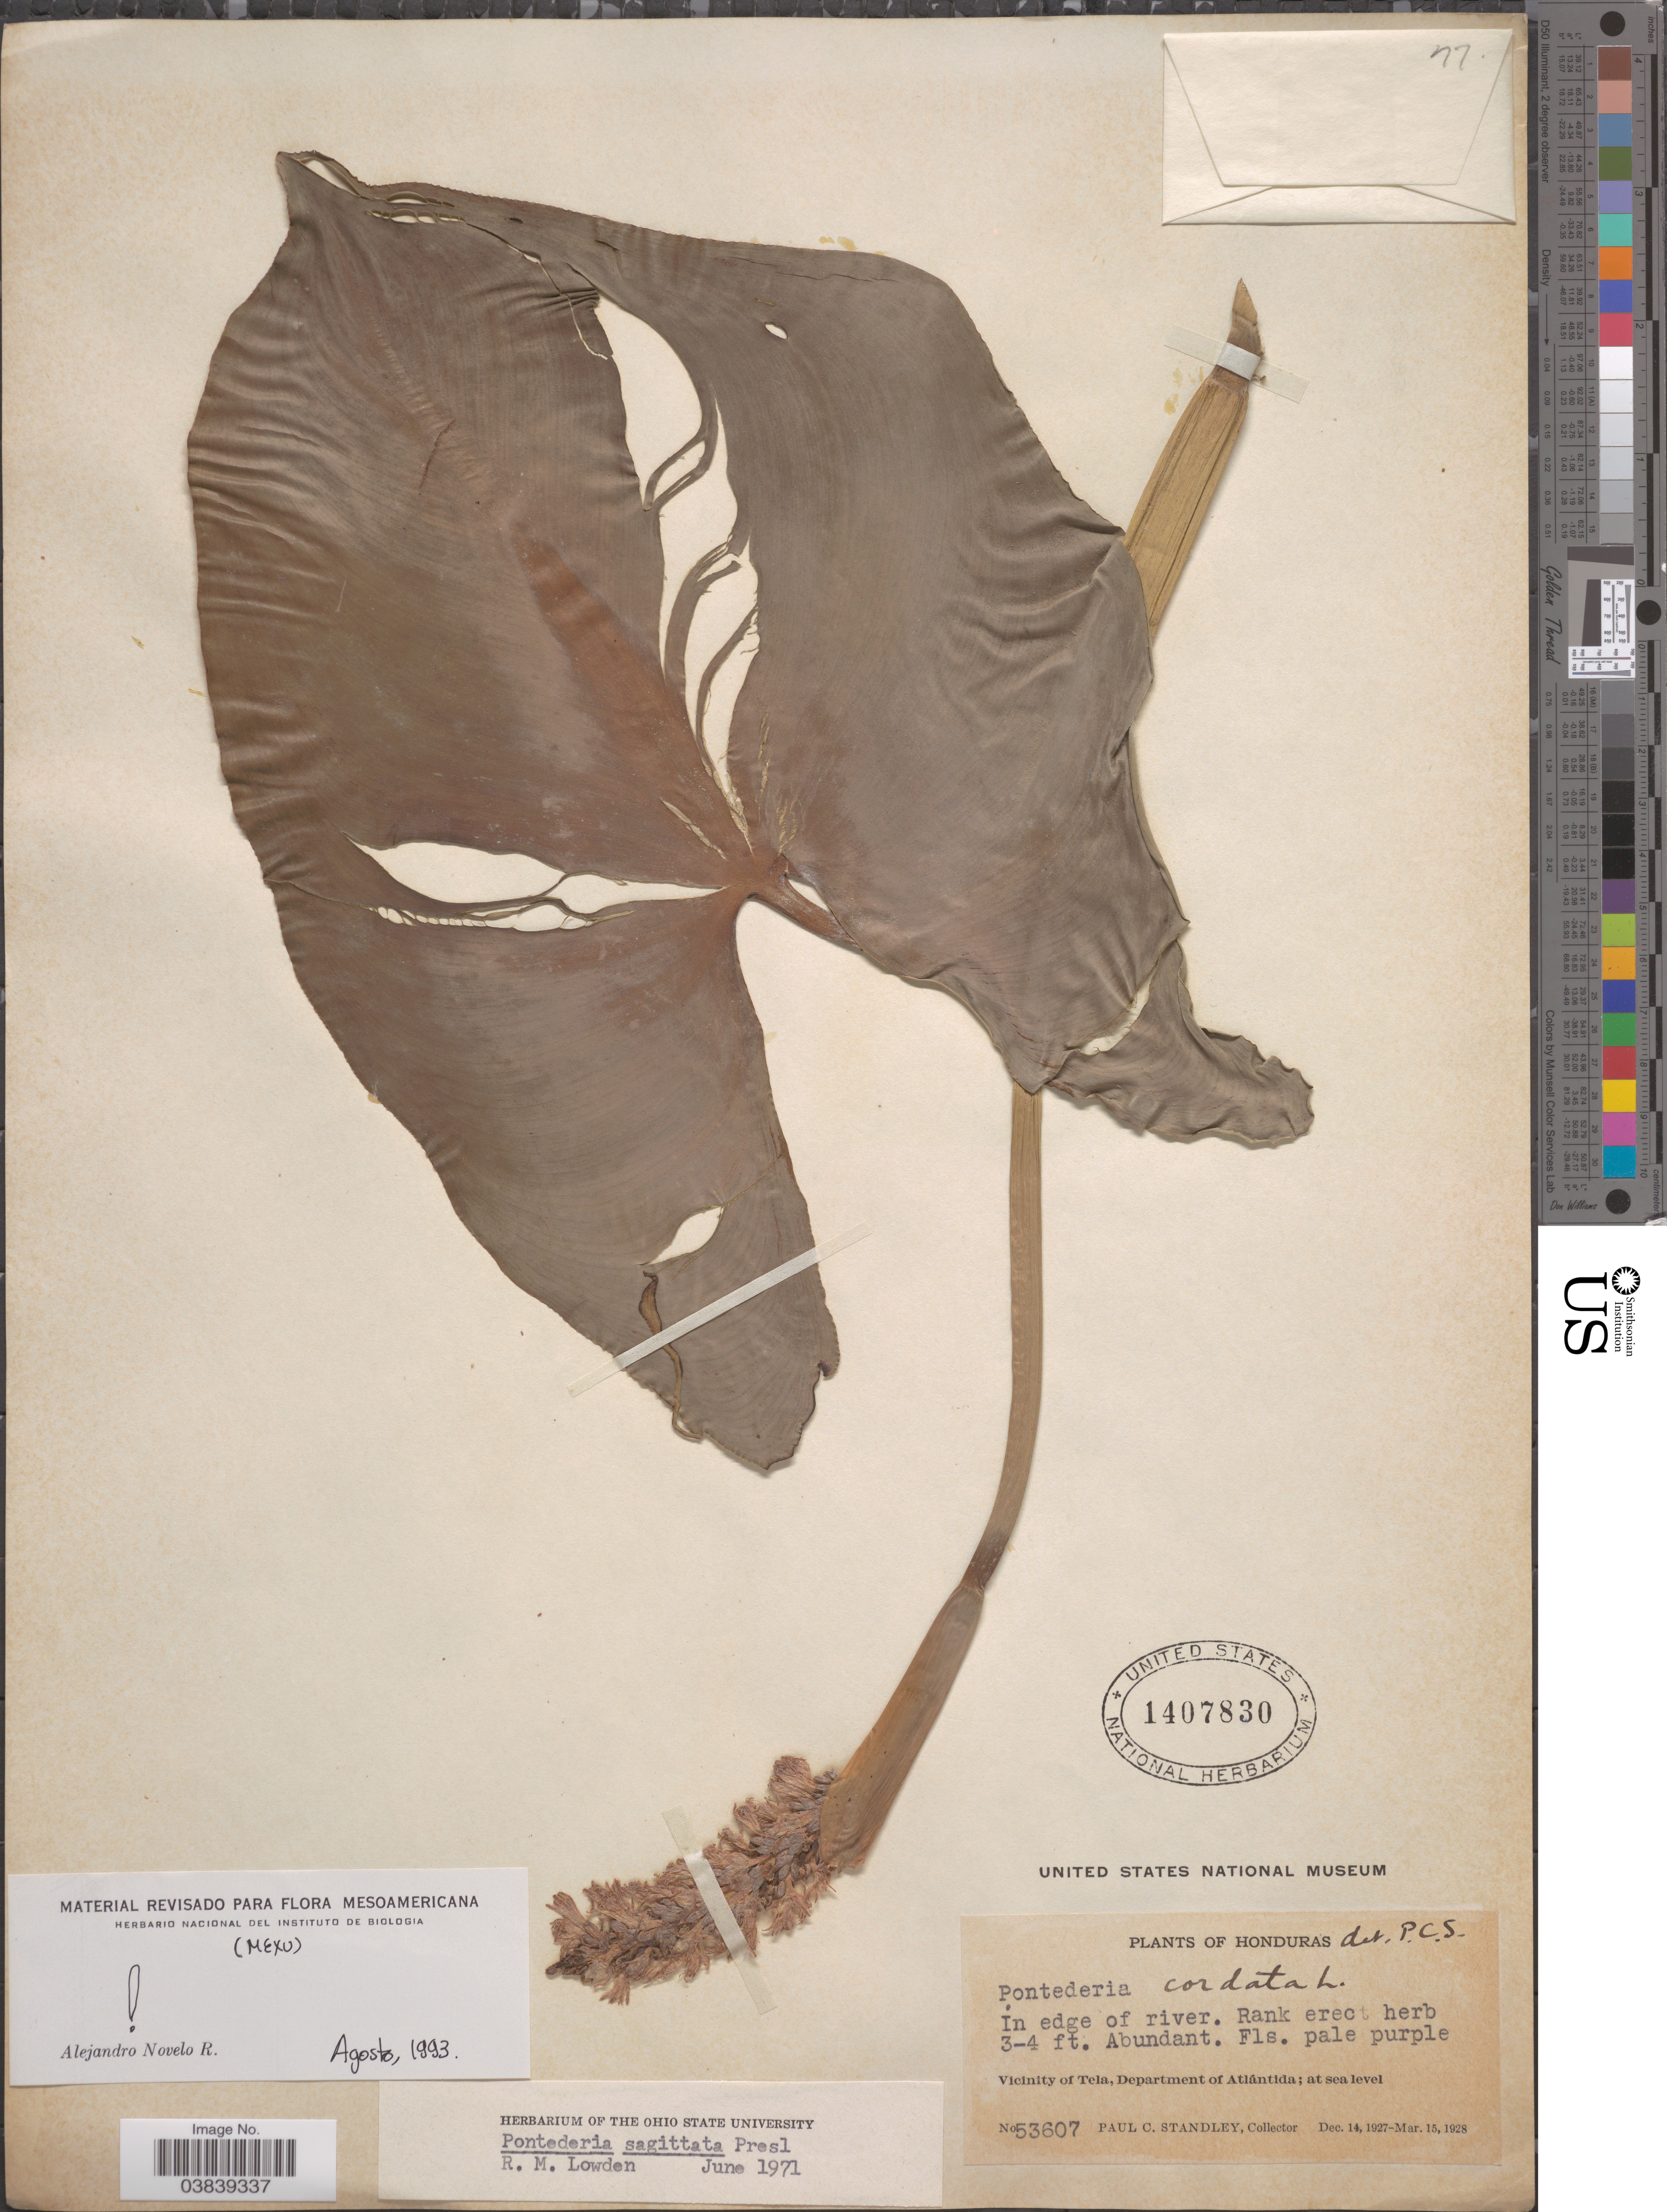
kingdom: Plantae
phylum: Tracheophyta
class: Liliopsida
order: Commelinales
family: Pontederiaceae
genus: Pontederia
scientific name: Pontederia sagittata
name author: C. Presl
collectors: P. C. Standley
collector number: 53607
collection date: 1927-12-14/1928-03-15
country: Honduras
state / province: Atlantida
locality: Vicinity of Tela, Department of Atlantida.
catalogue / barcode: US 1407830